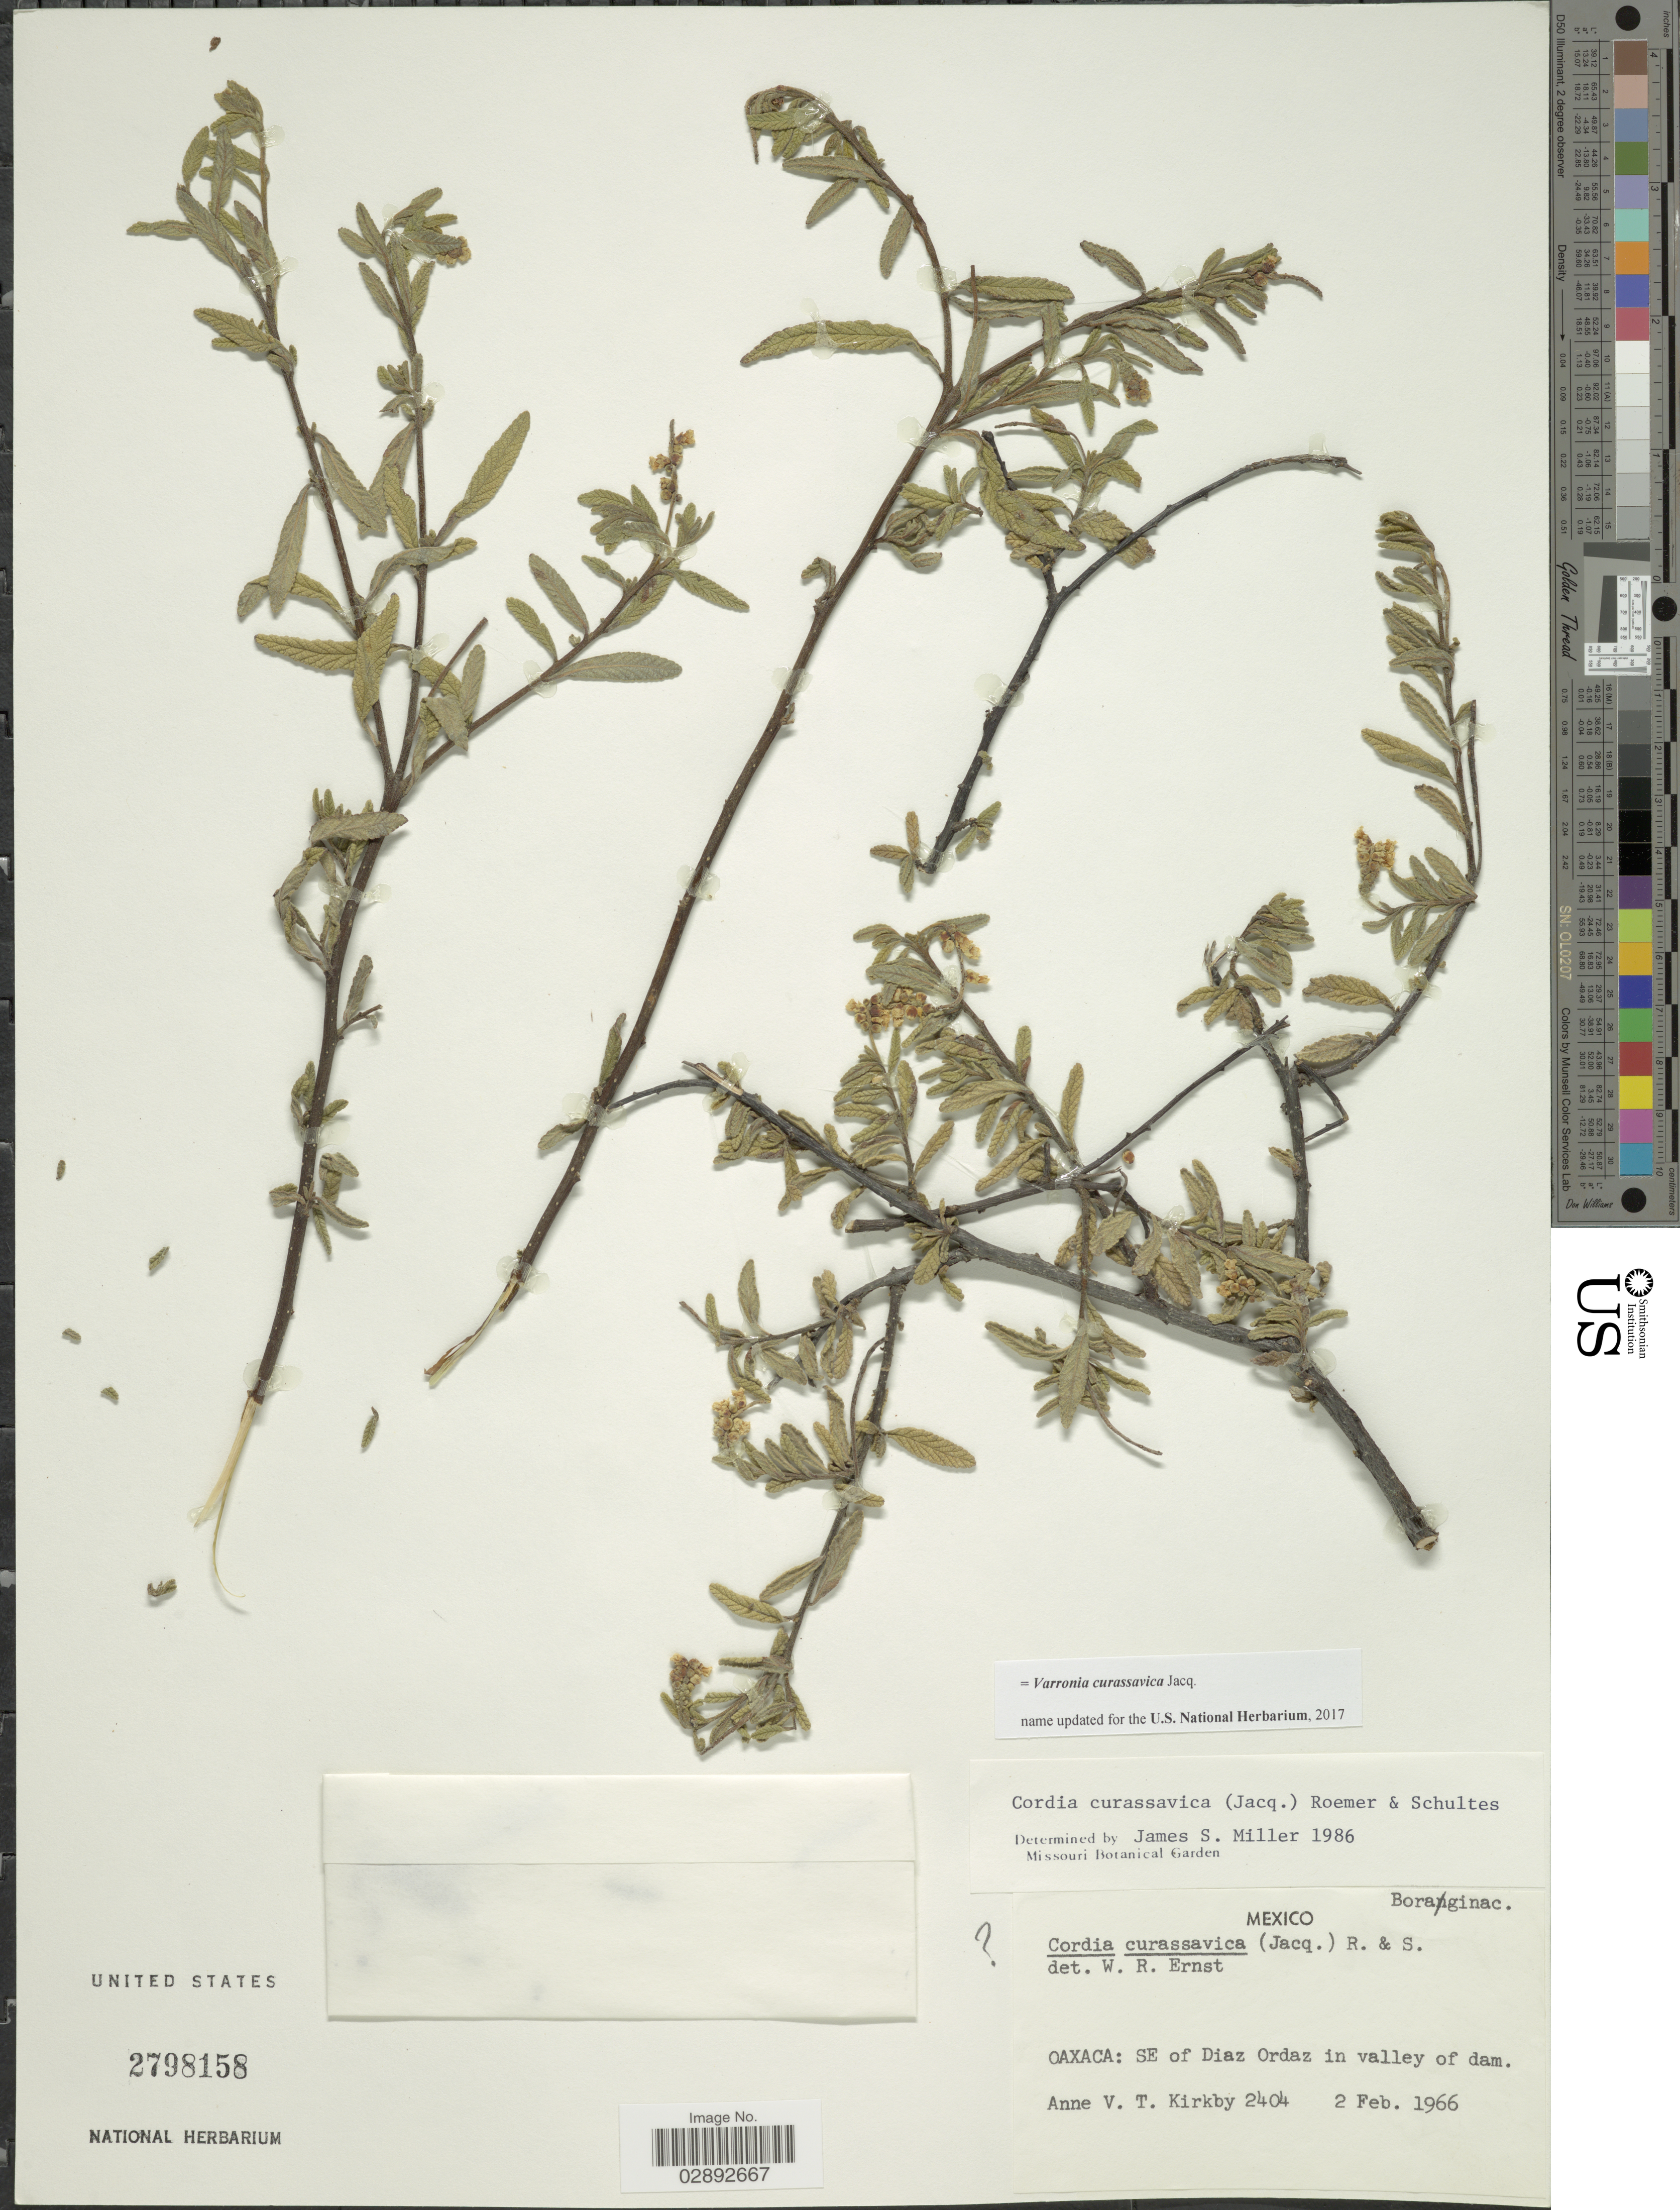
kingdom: Plantae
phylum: Tracheophyta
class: Magnoliopsida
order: Boraginales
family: Cordiaceae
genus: Varronia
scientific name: Varronia curassavica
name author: Jacq.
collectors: Kirkby, V. T.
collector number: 2404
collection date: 1966-02-02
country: Mexico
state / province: Oaxaca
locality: SE of Diaz Ordaz in valley of dam.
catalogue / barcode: US 2798158